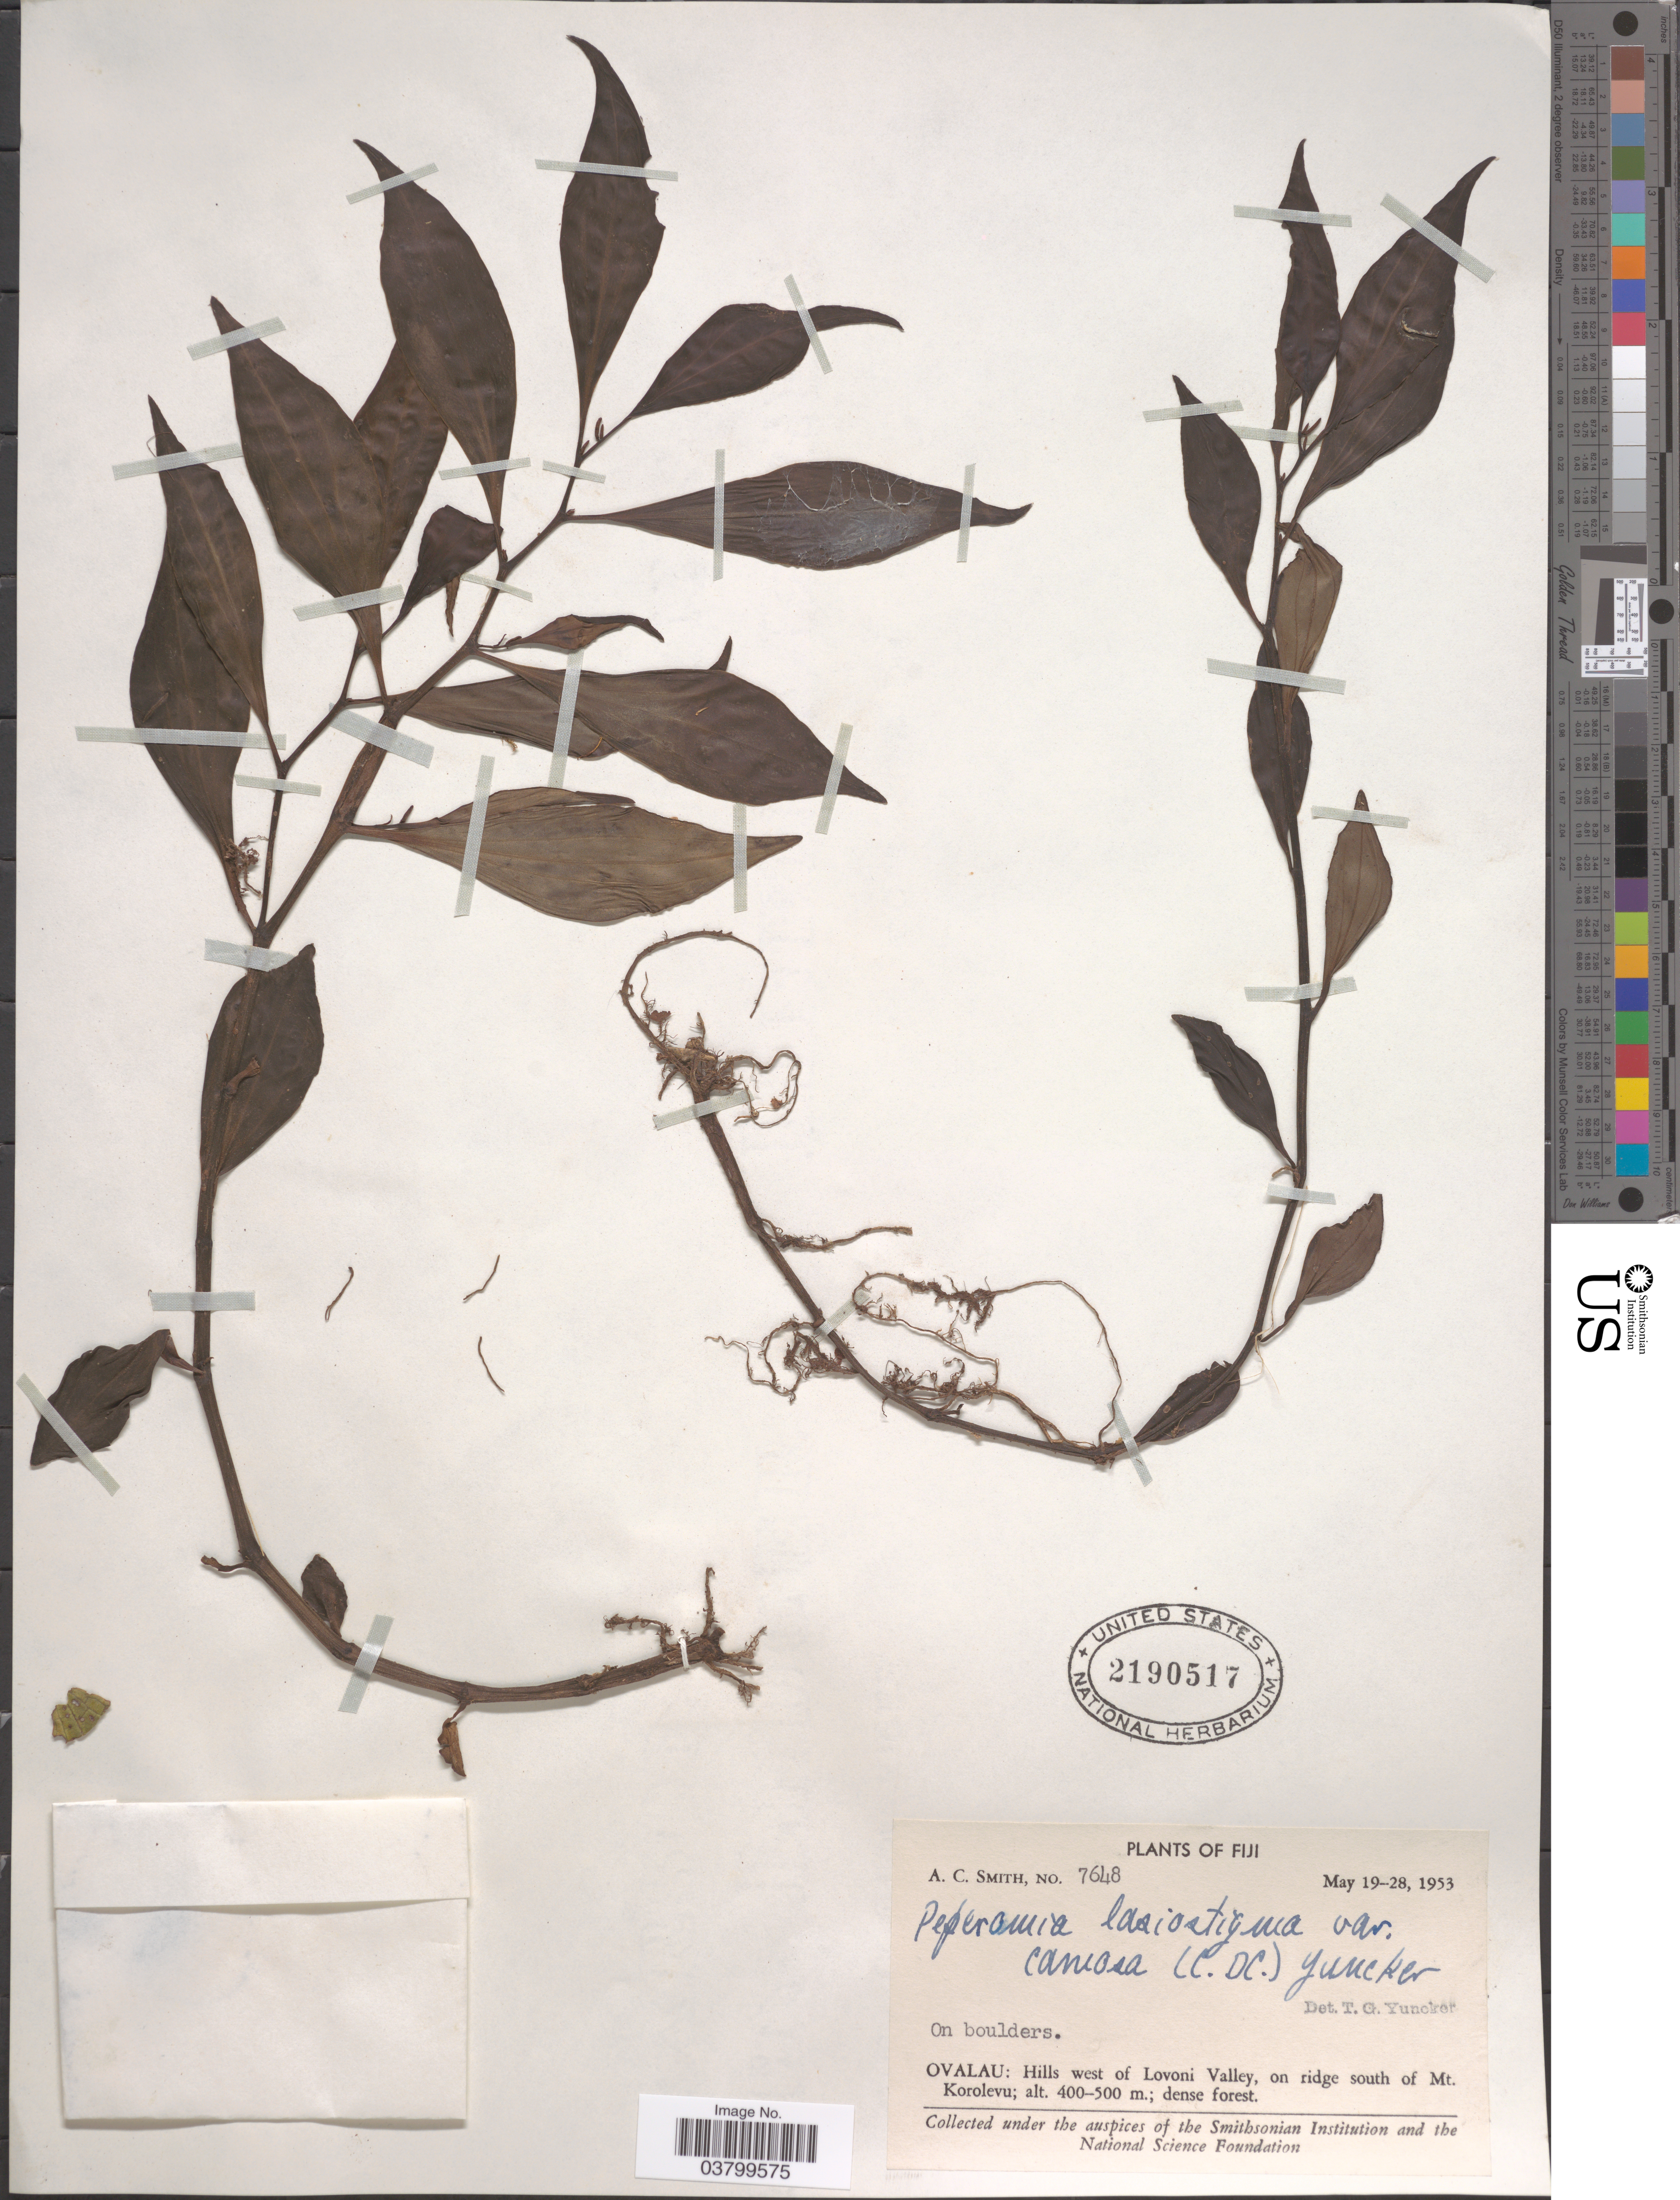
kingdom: Plantae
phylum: Tracheophyta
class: Magnoliopsida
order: Piperales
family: Piperaceae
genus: Peperomia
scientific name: Peperomia lasiostigma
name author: C. DC.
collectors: A. C. Smith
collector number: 7648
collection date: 1953-05-19/1953-05-28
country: Fiji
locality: Ovalau: Hills west of Lovoni Valley, on ridge south of Mt. Korolevu.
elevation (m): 400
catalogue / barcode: US 2190517